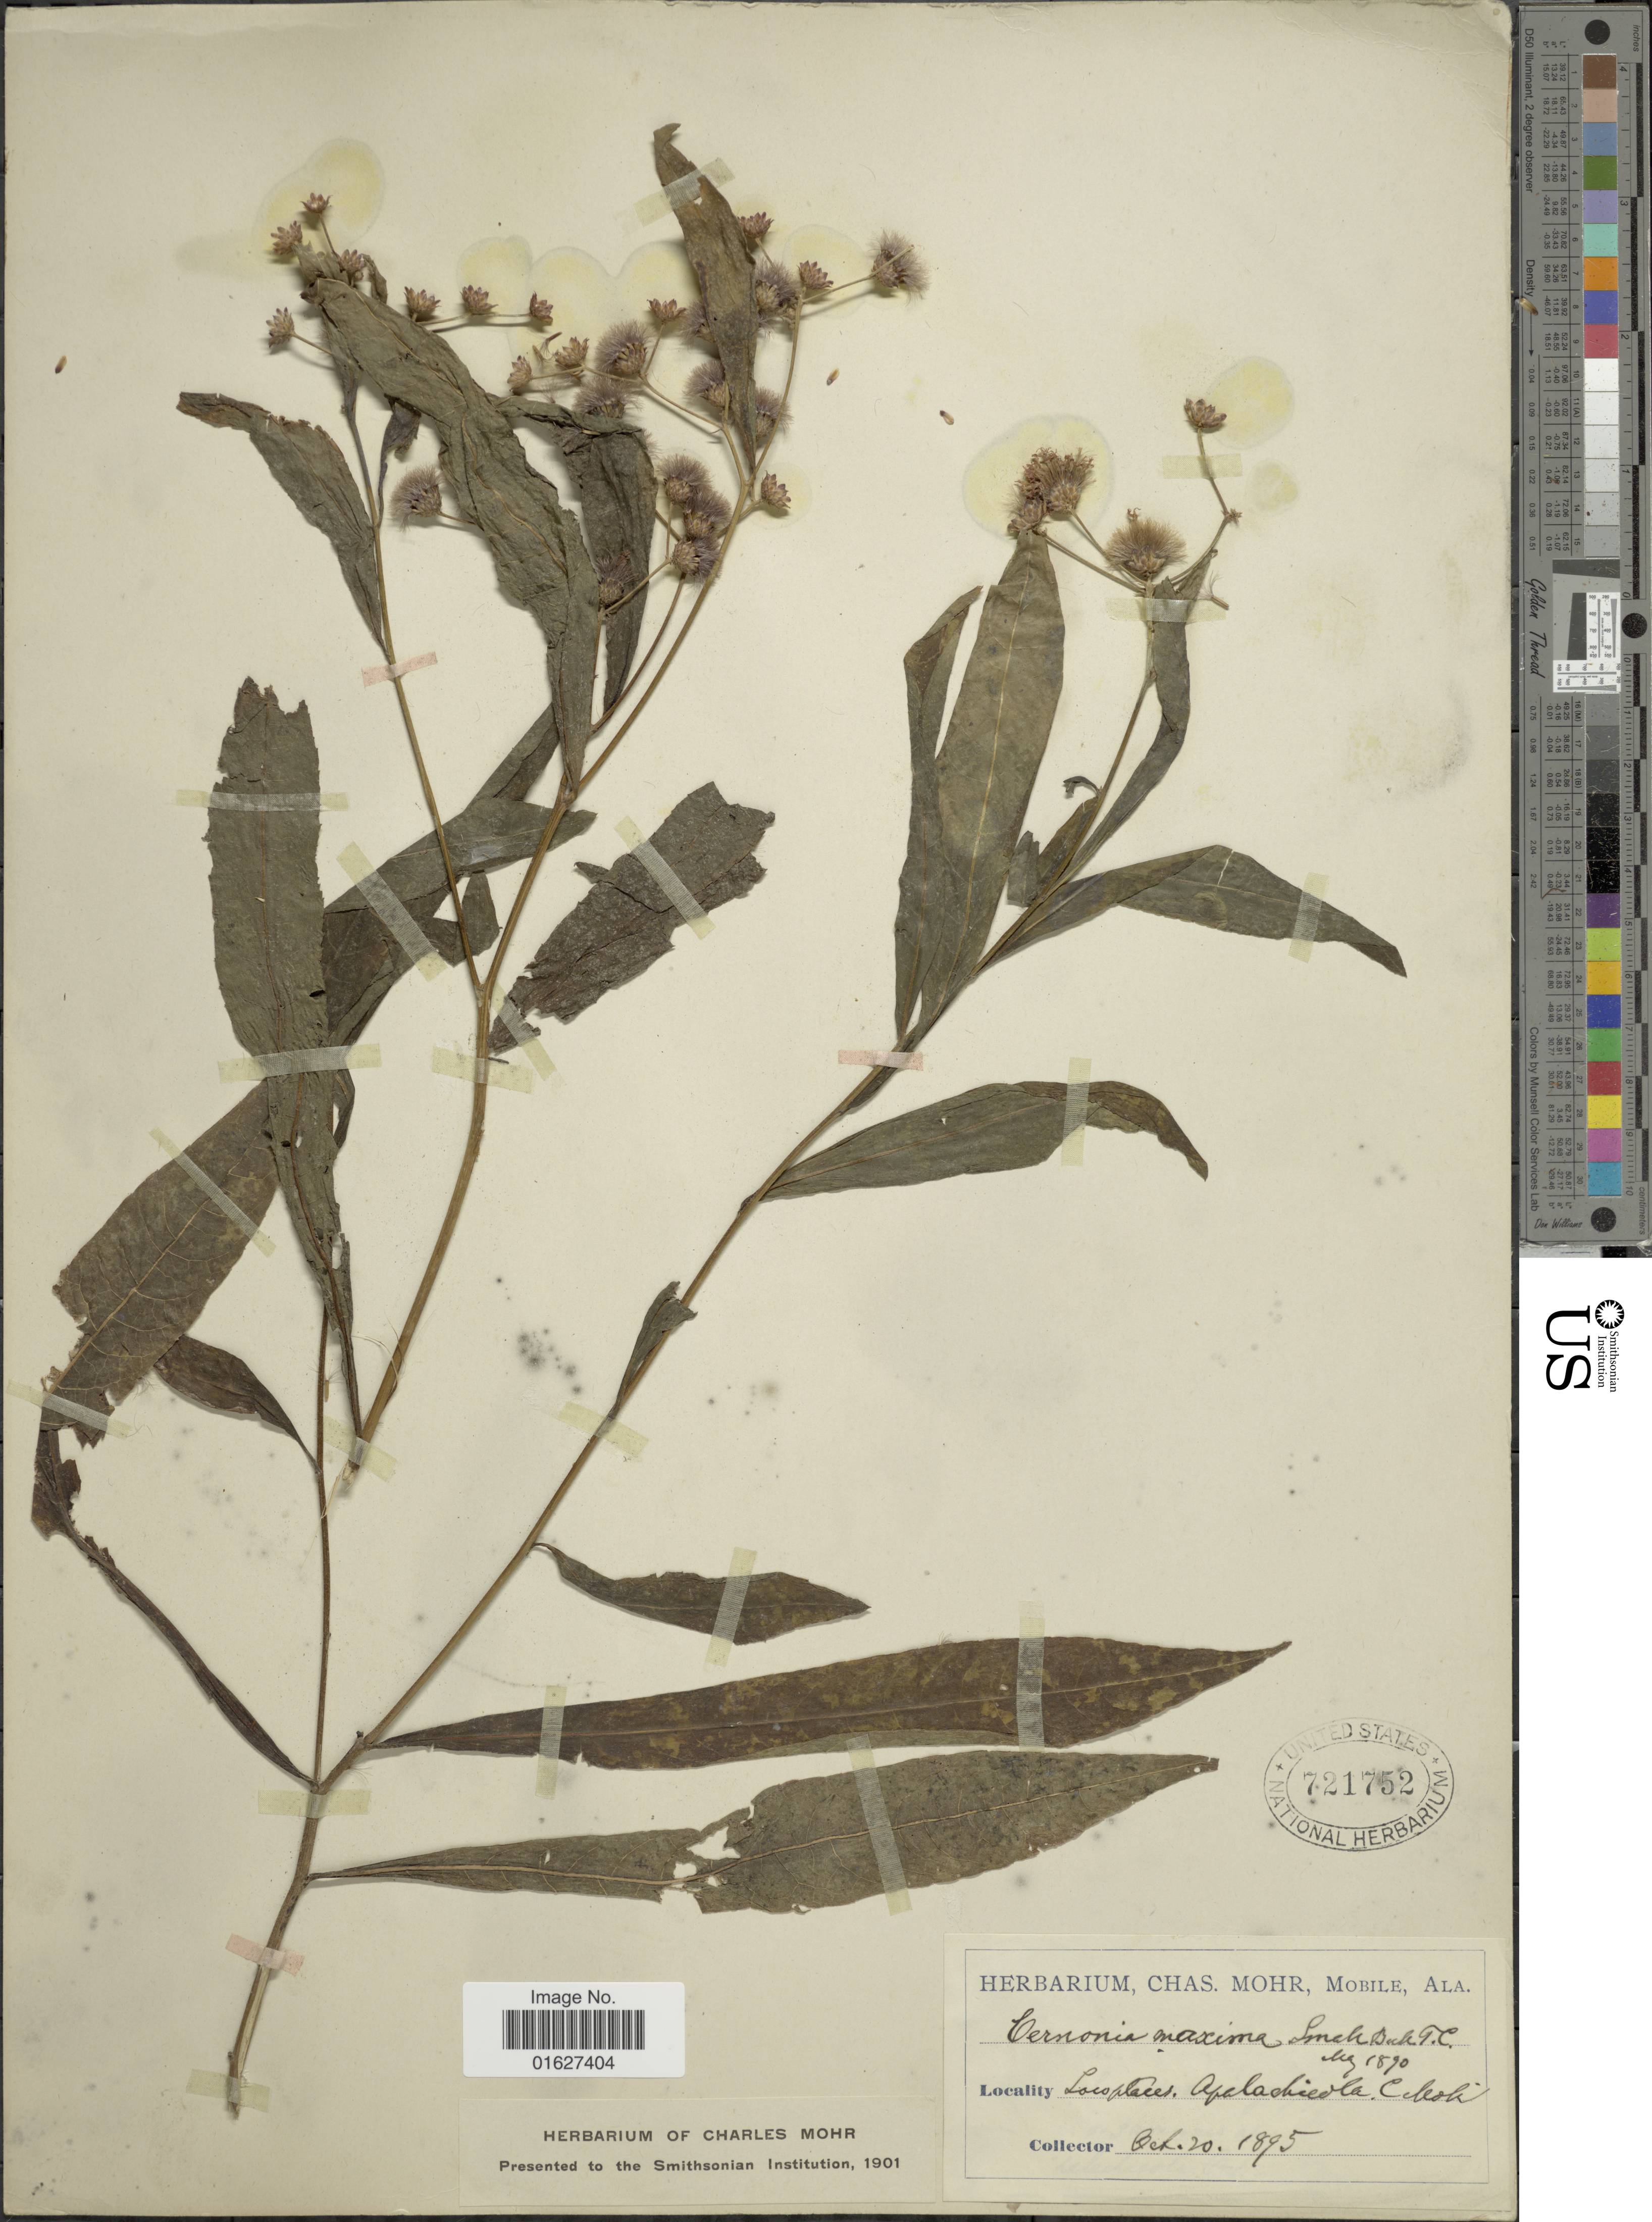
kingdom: Plantae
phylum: Tracheophyta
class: Magnoliopsida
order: Asterales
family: Asteraceae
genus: Vernonia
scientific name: Vernonia gigantea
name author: (Walter) Trel.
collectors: ex herb. C. Mohr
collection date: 1895-10-20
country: United States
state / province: Florida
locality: Low places. Apalachicola.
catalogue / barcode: US 721752